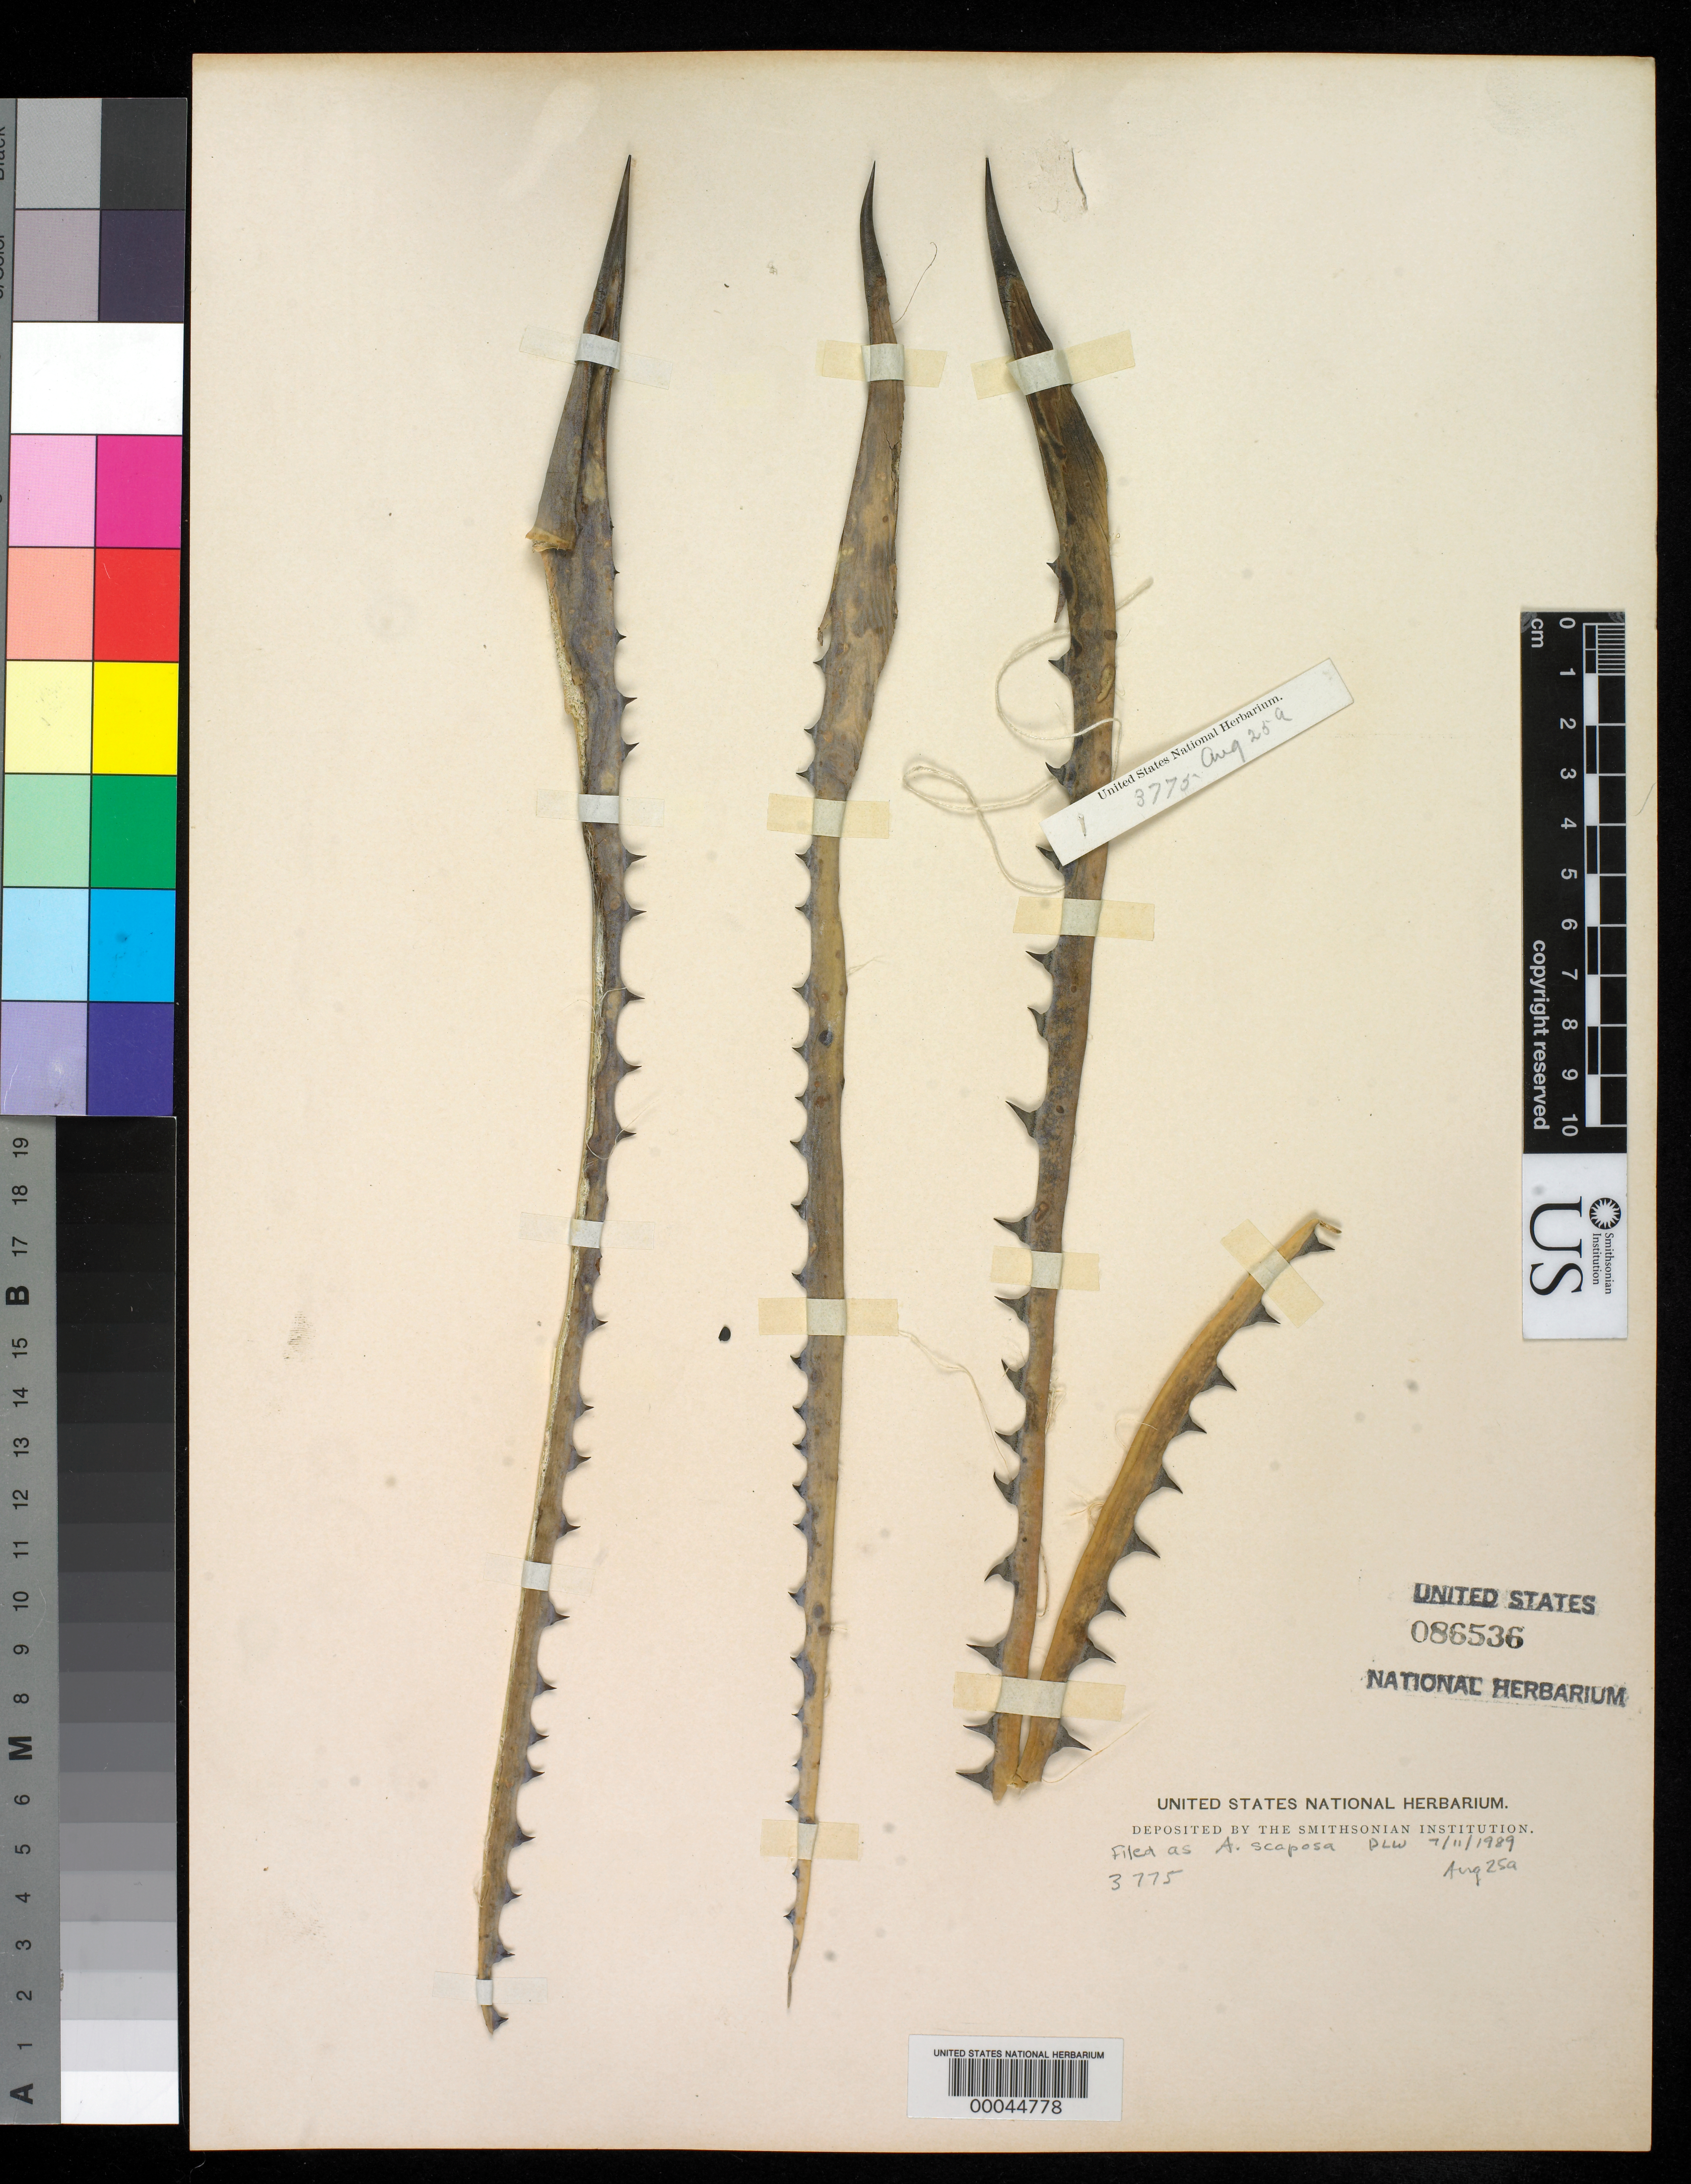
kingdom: Plantae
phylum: Tracheophyta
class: Liliopsida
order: Asparagales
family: Asparagaceae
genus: Agave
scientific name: Agave scaposa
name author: Gentry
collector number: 3775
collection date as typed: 25 Aug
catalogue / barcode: US 86536